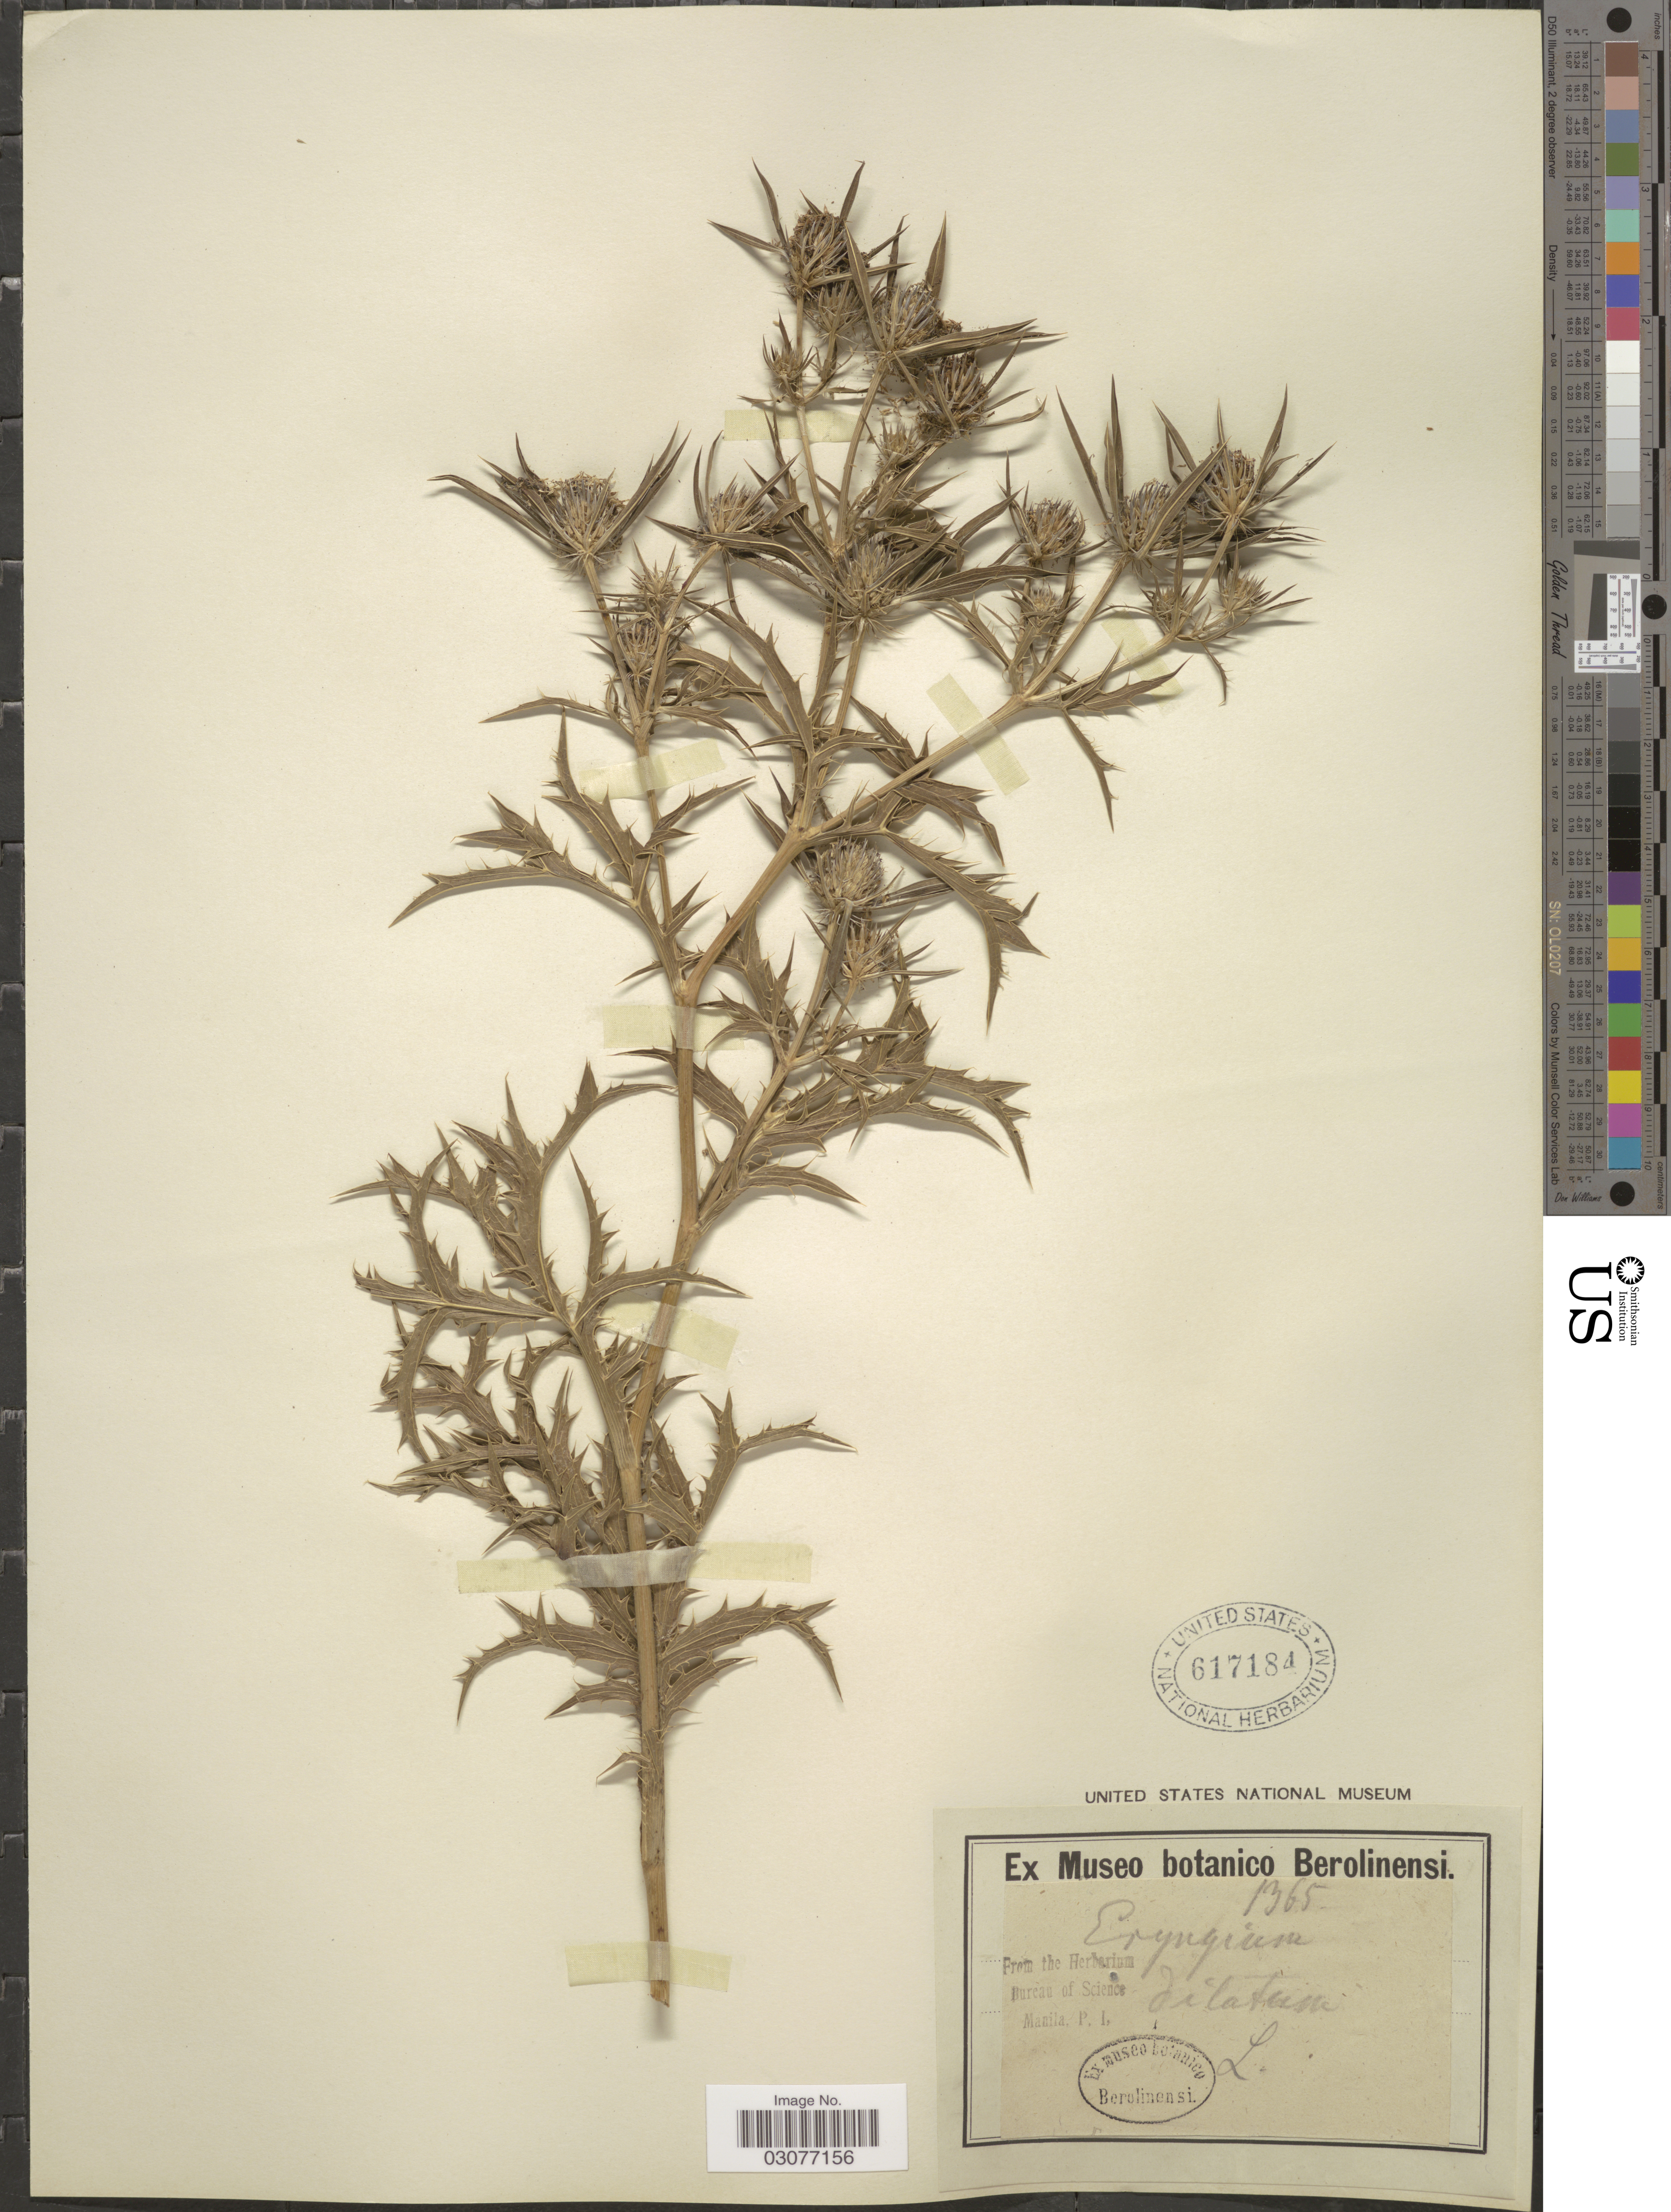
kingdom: Plantae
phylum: Tracheophyta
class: Magnoliopsida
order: Apiales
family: Apiaceae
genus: Eryngium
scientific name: Eryngium dilatatum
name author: Lam.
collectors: ex Museo Botanico Berolinensi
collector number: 1365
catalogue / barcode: US 617184